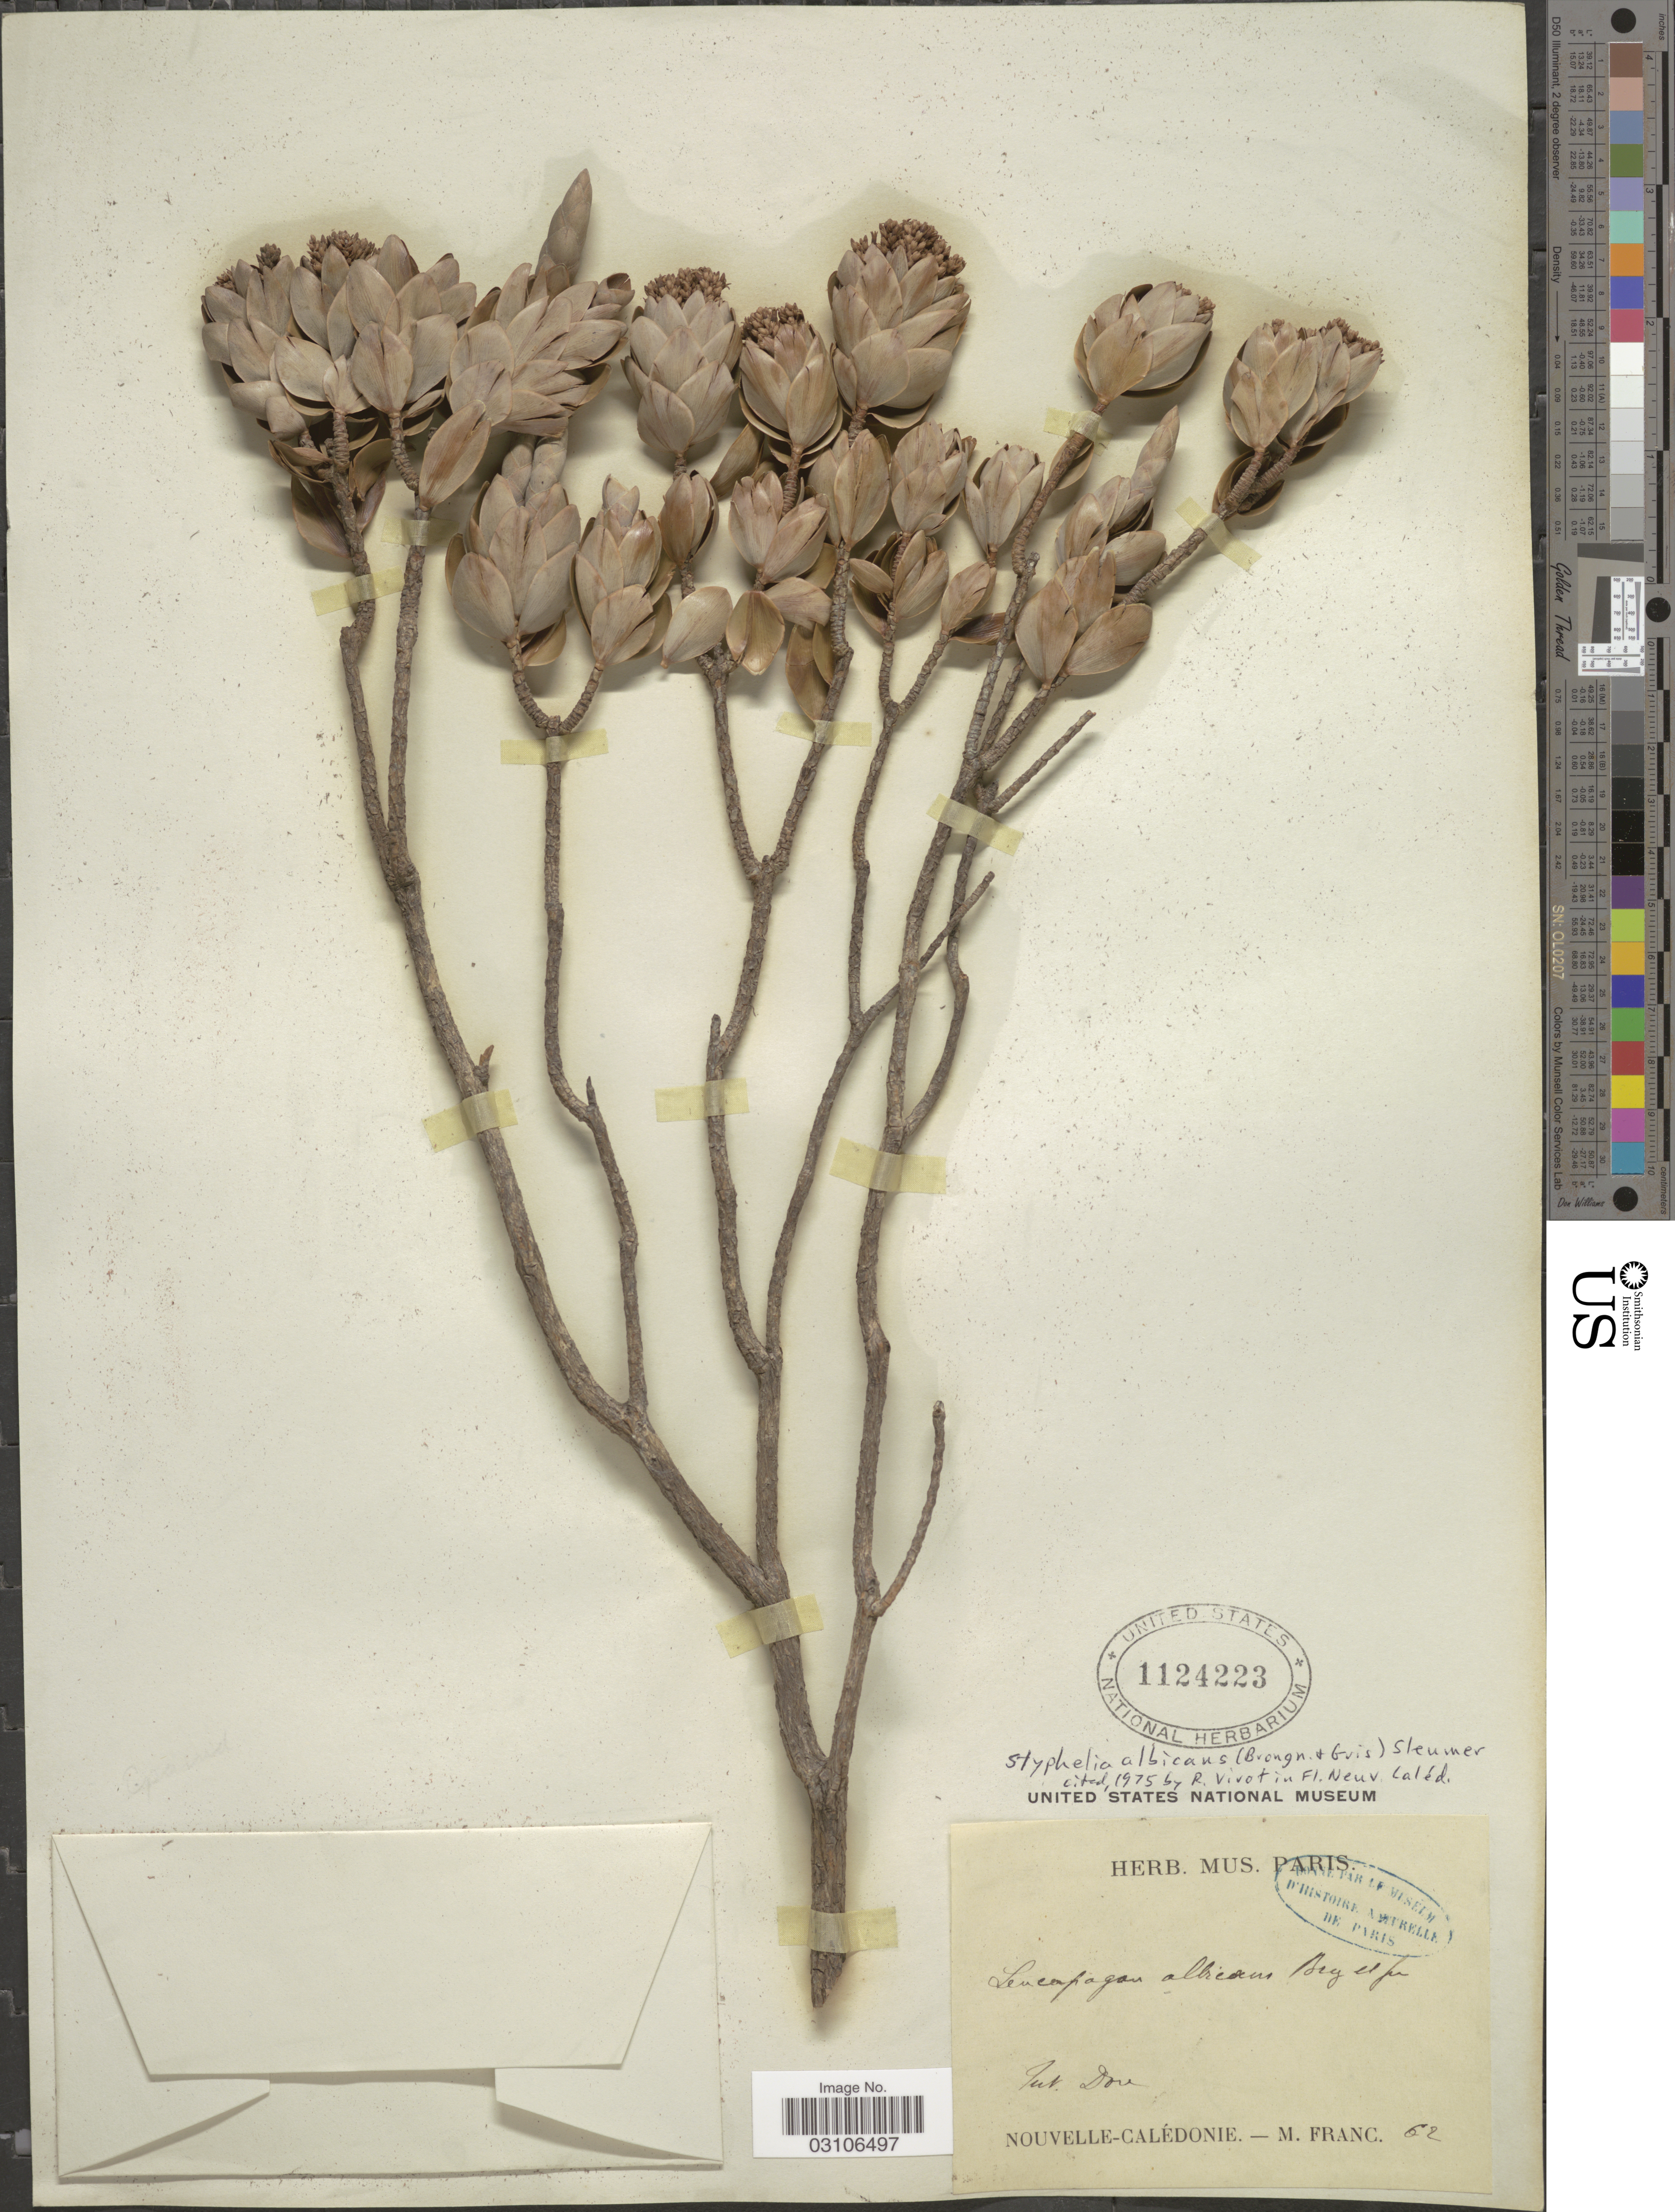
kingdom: Plantae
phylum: Tracheophyta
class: Magnoliopsida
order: Ericales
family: Ericaceae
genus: Styphelia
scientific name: Styphelia albicans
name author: (Brongn. & Gris) Sleumer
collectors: M. Franc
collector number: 62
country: New Caledonia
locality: Int. Dou.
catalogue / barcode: US 1124223